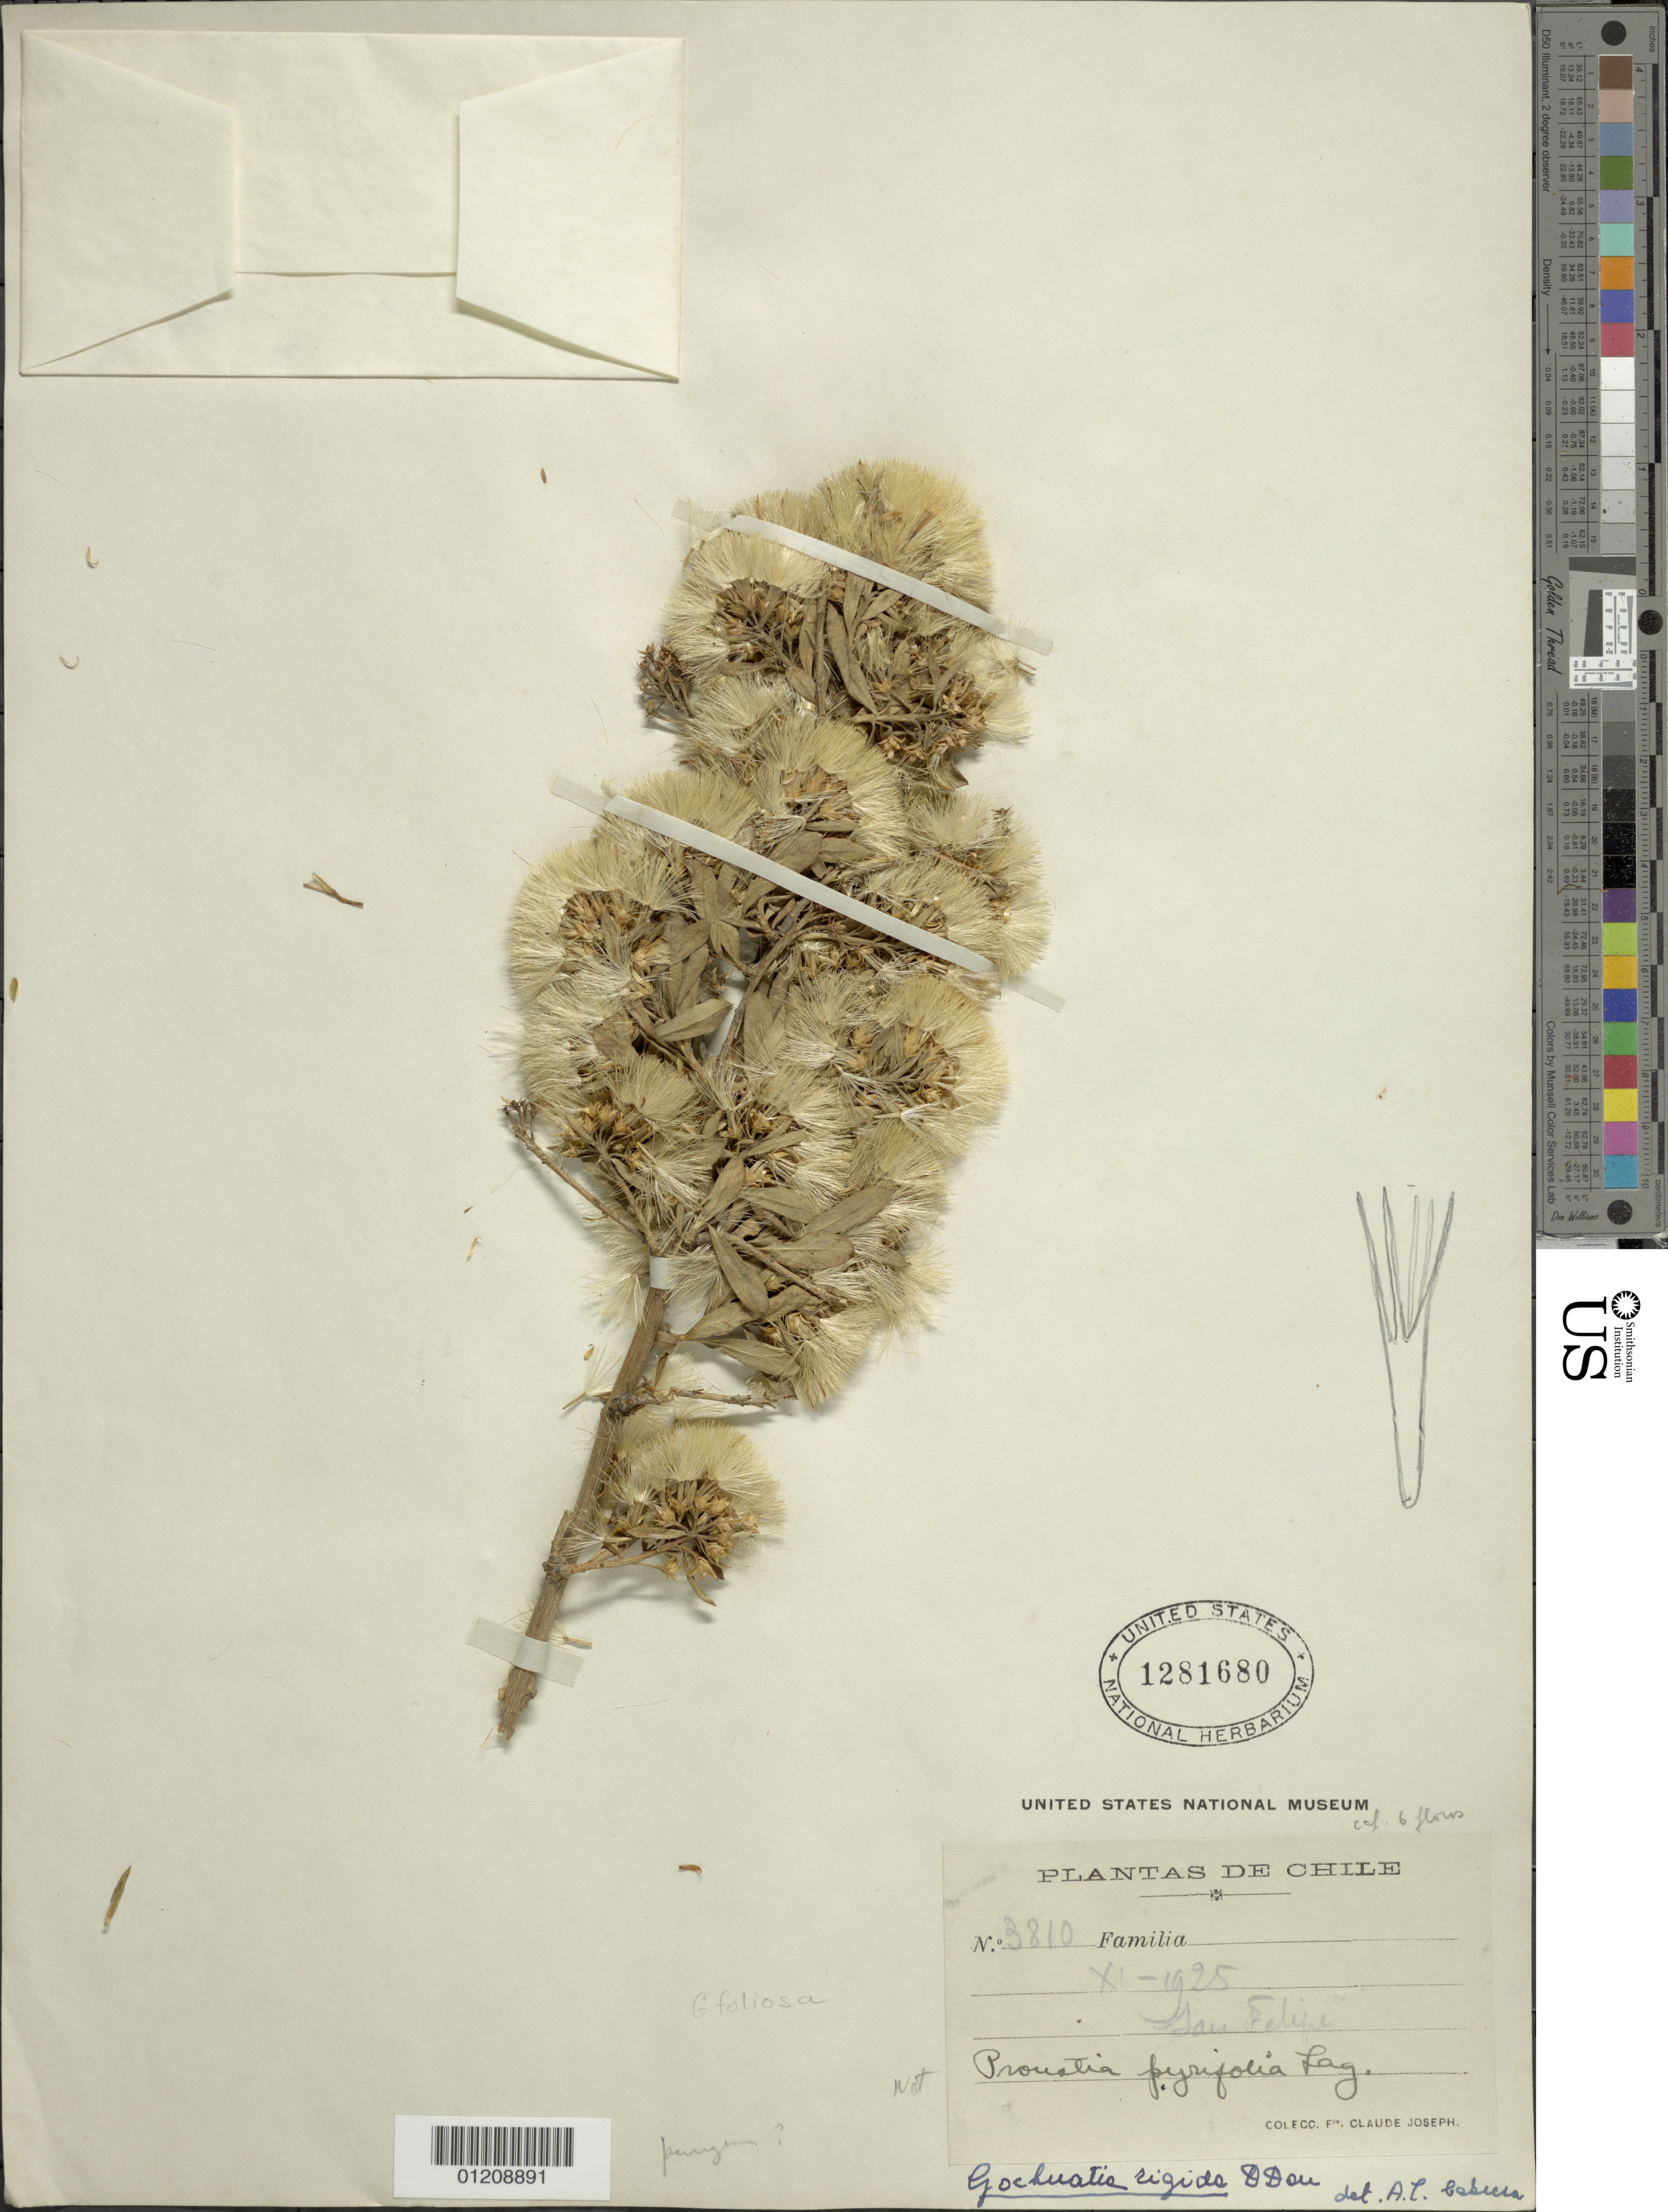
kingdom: Plantae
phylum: Tracheophyta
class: Magnoliopsida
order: Asterales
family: Asteraceae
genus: Pentaphorus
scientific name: Pentaphorus foliolosus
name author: D. Don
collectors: C. Joseph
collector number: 3810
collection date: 1925-11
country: Chile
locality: San Felipe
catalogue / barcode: US 1281680